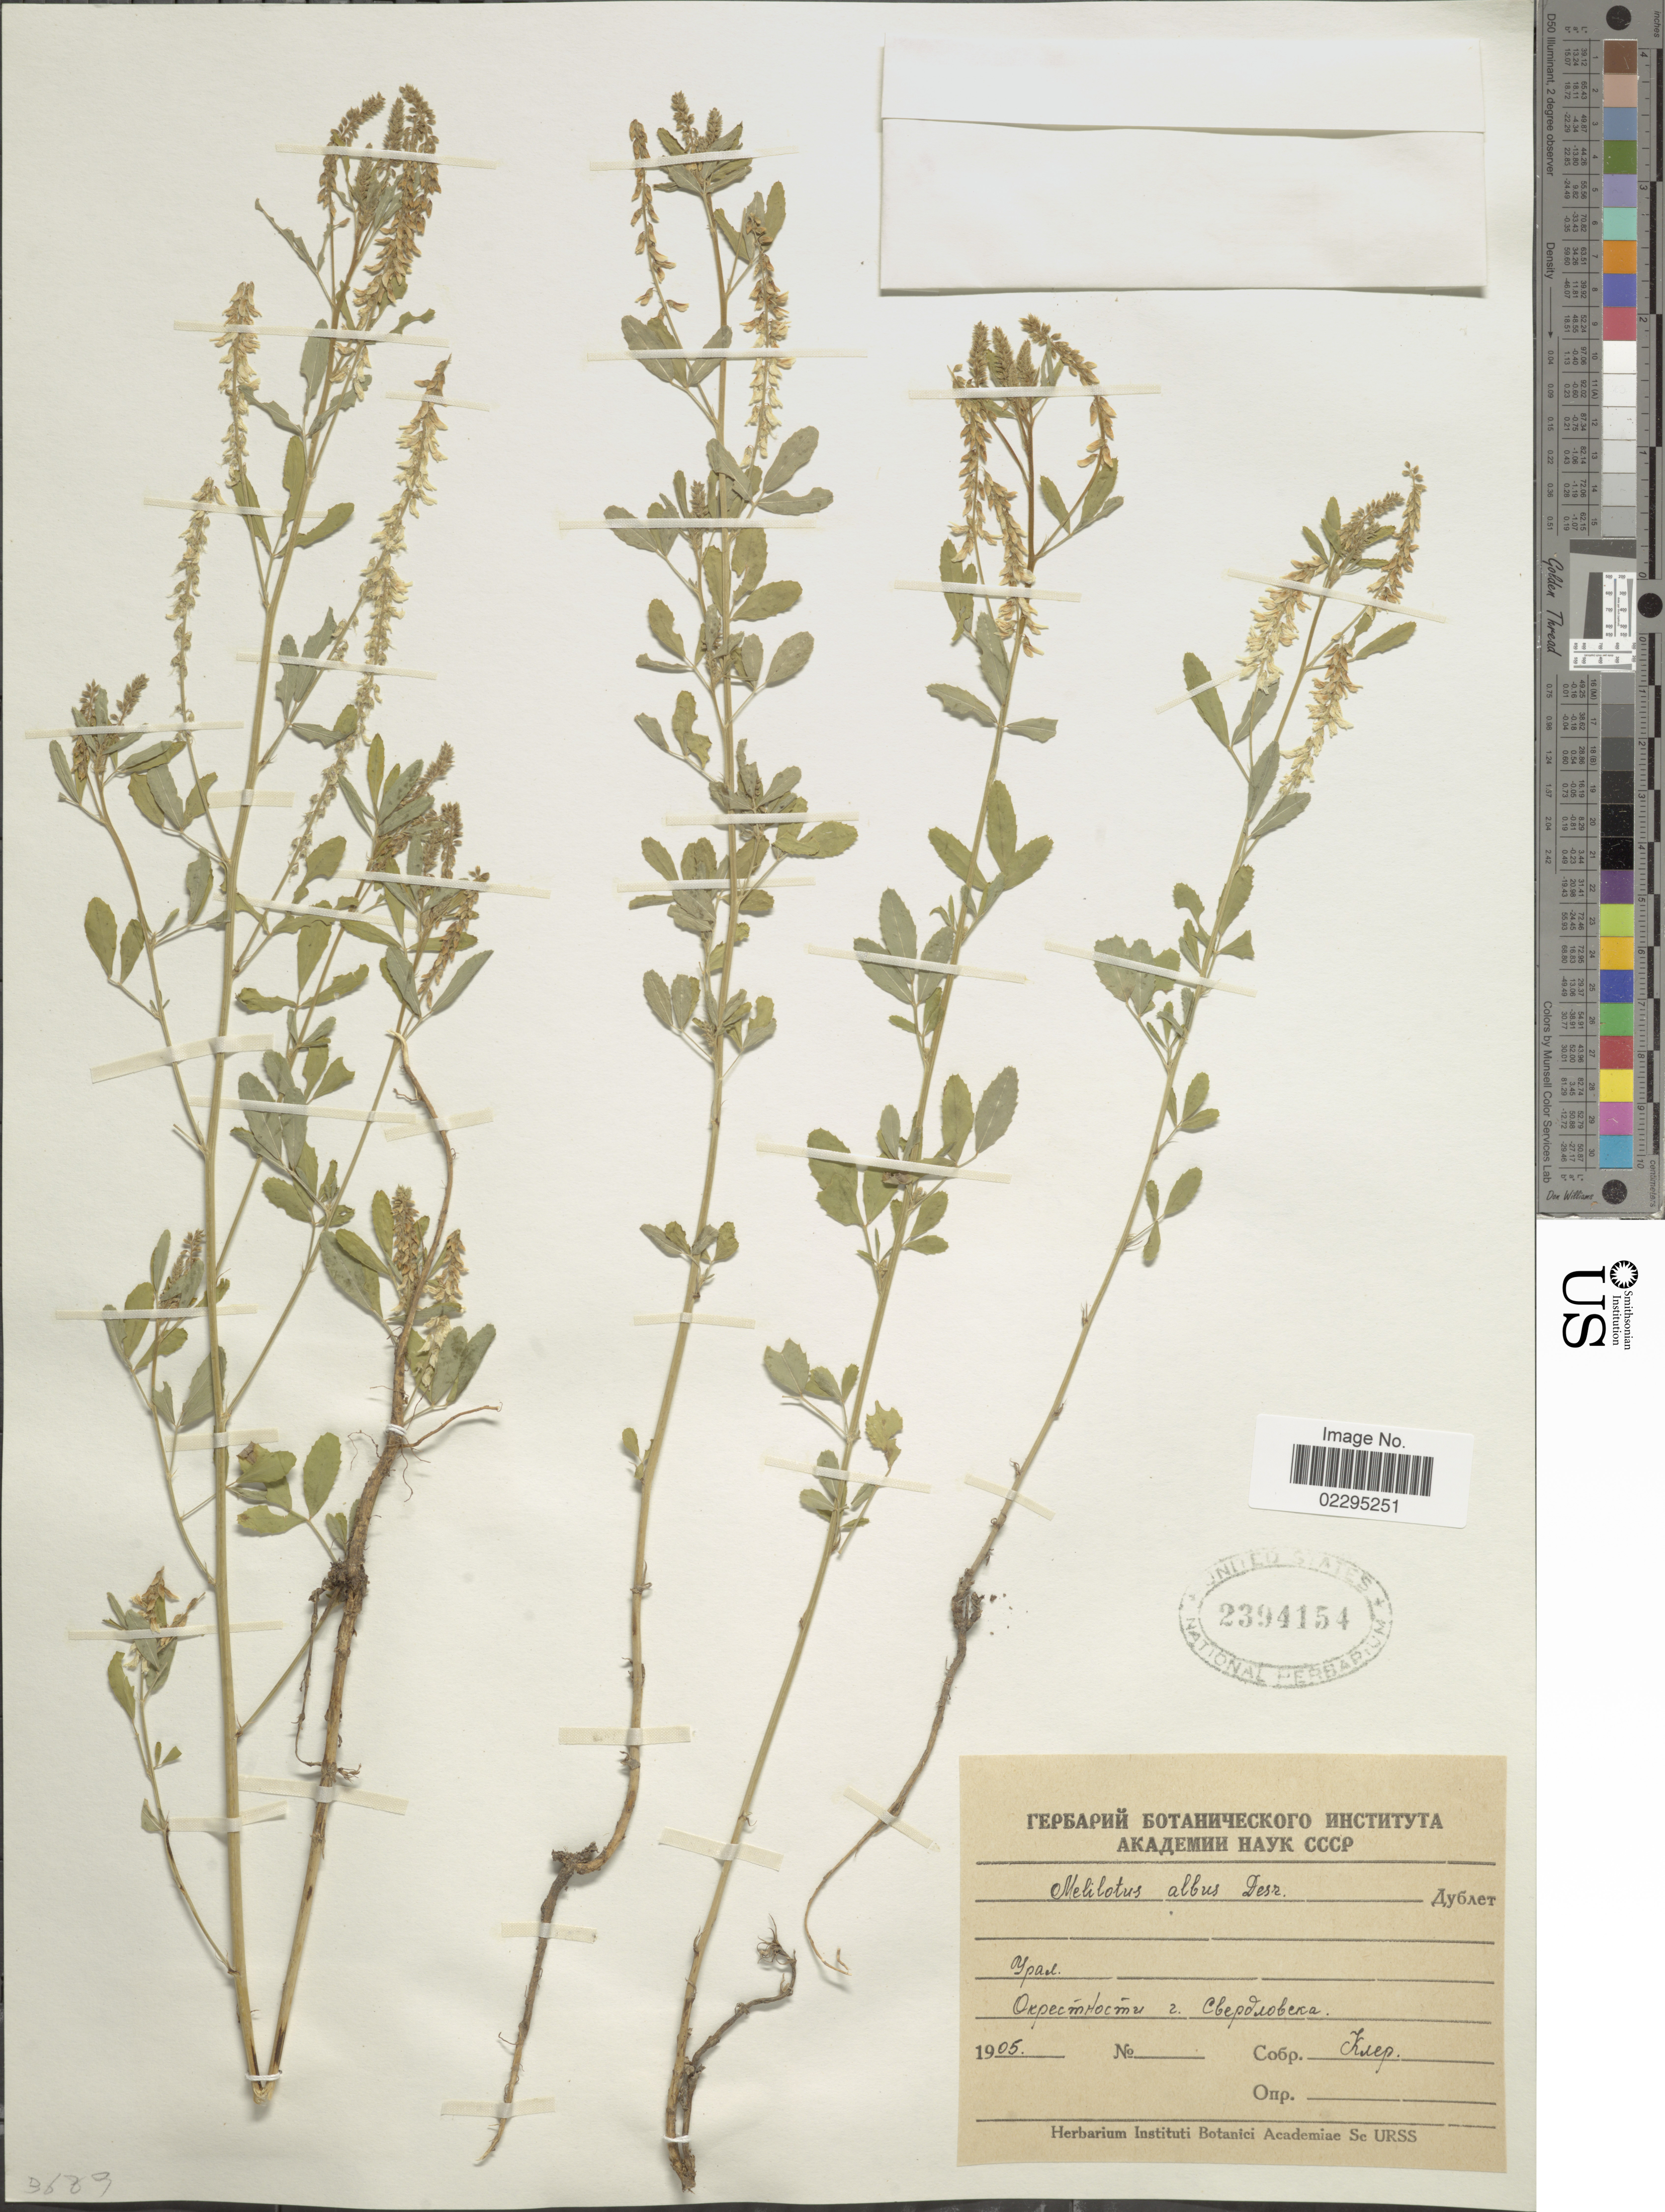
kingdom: Plantae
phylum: Tracheophyta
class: Magnoliopsida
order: Fabales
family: Fabaceae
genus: Melilotus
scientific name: Melilotus albus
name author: Medik.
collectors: Kuep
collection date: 1905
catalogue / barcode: US 2394154